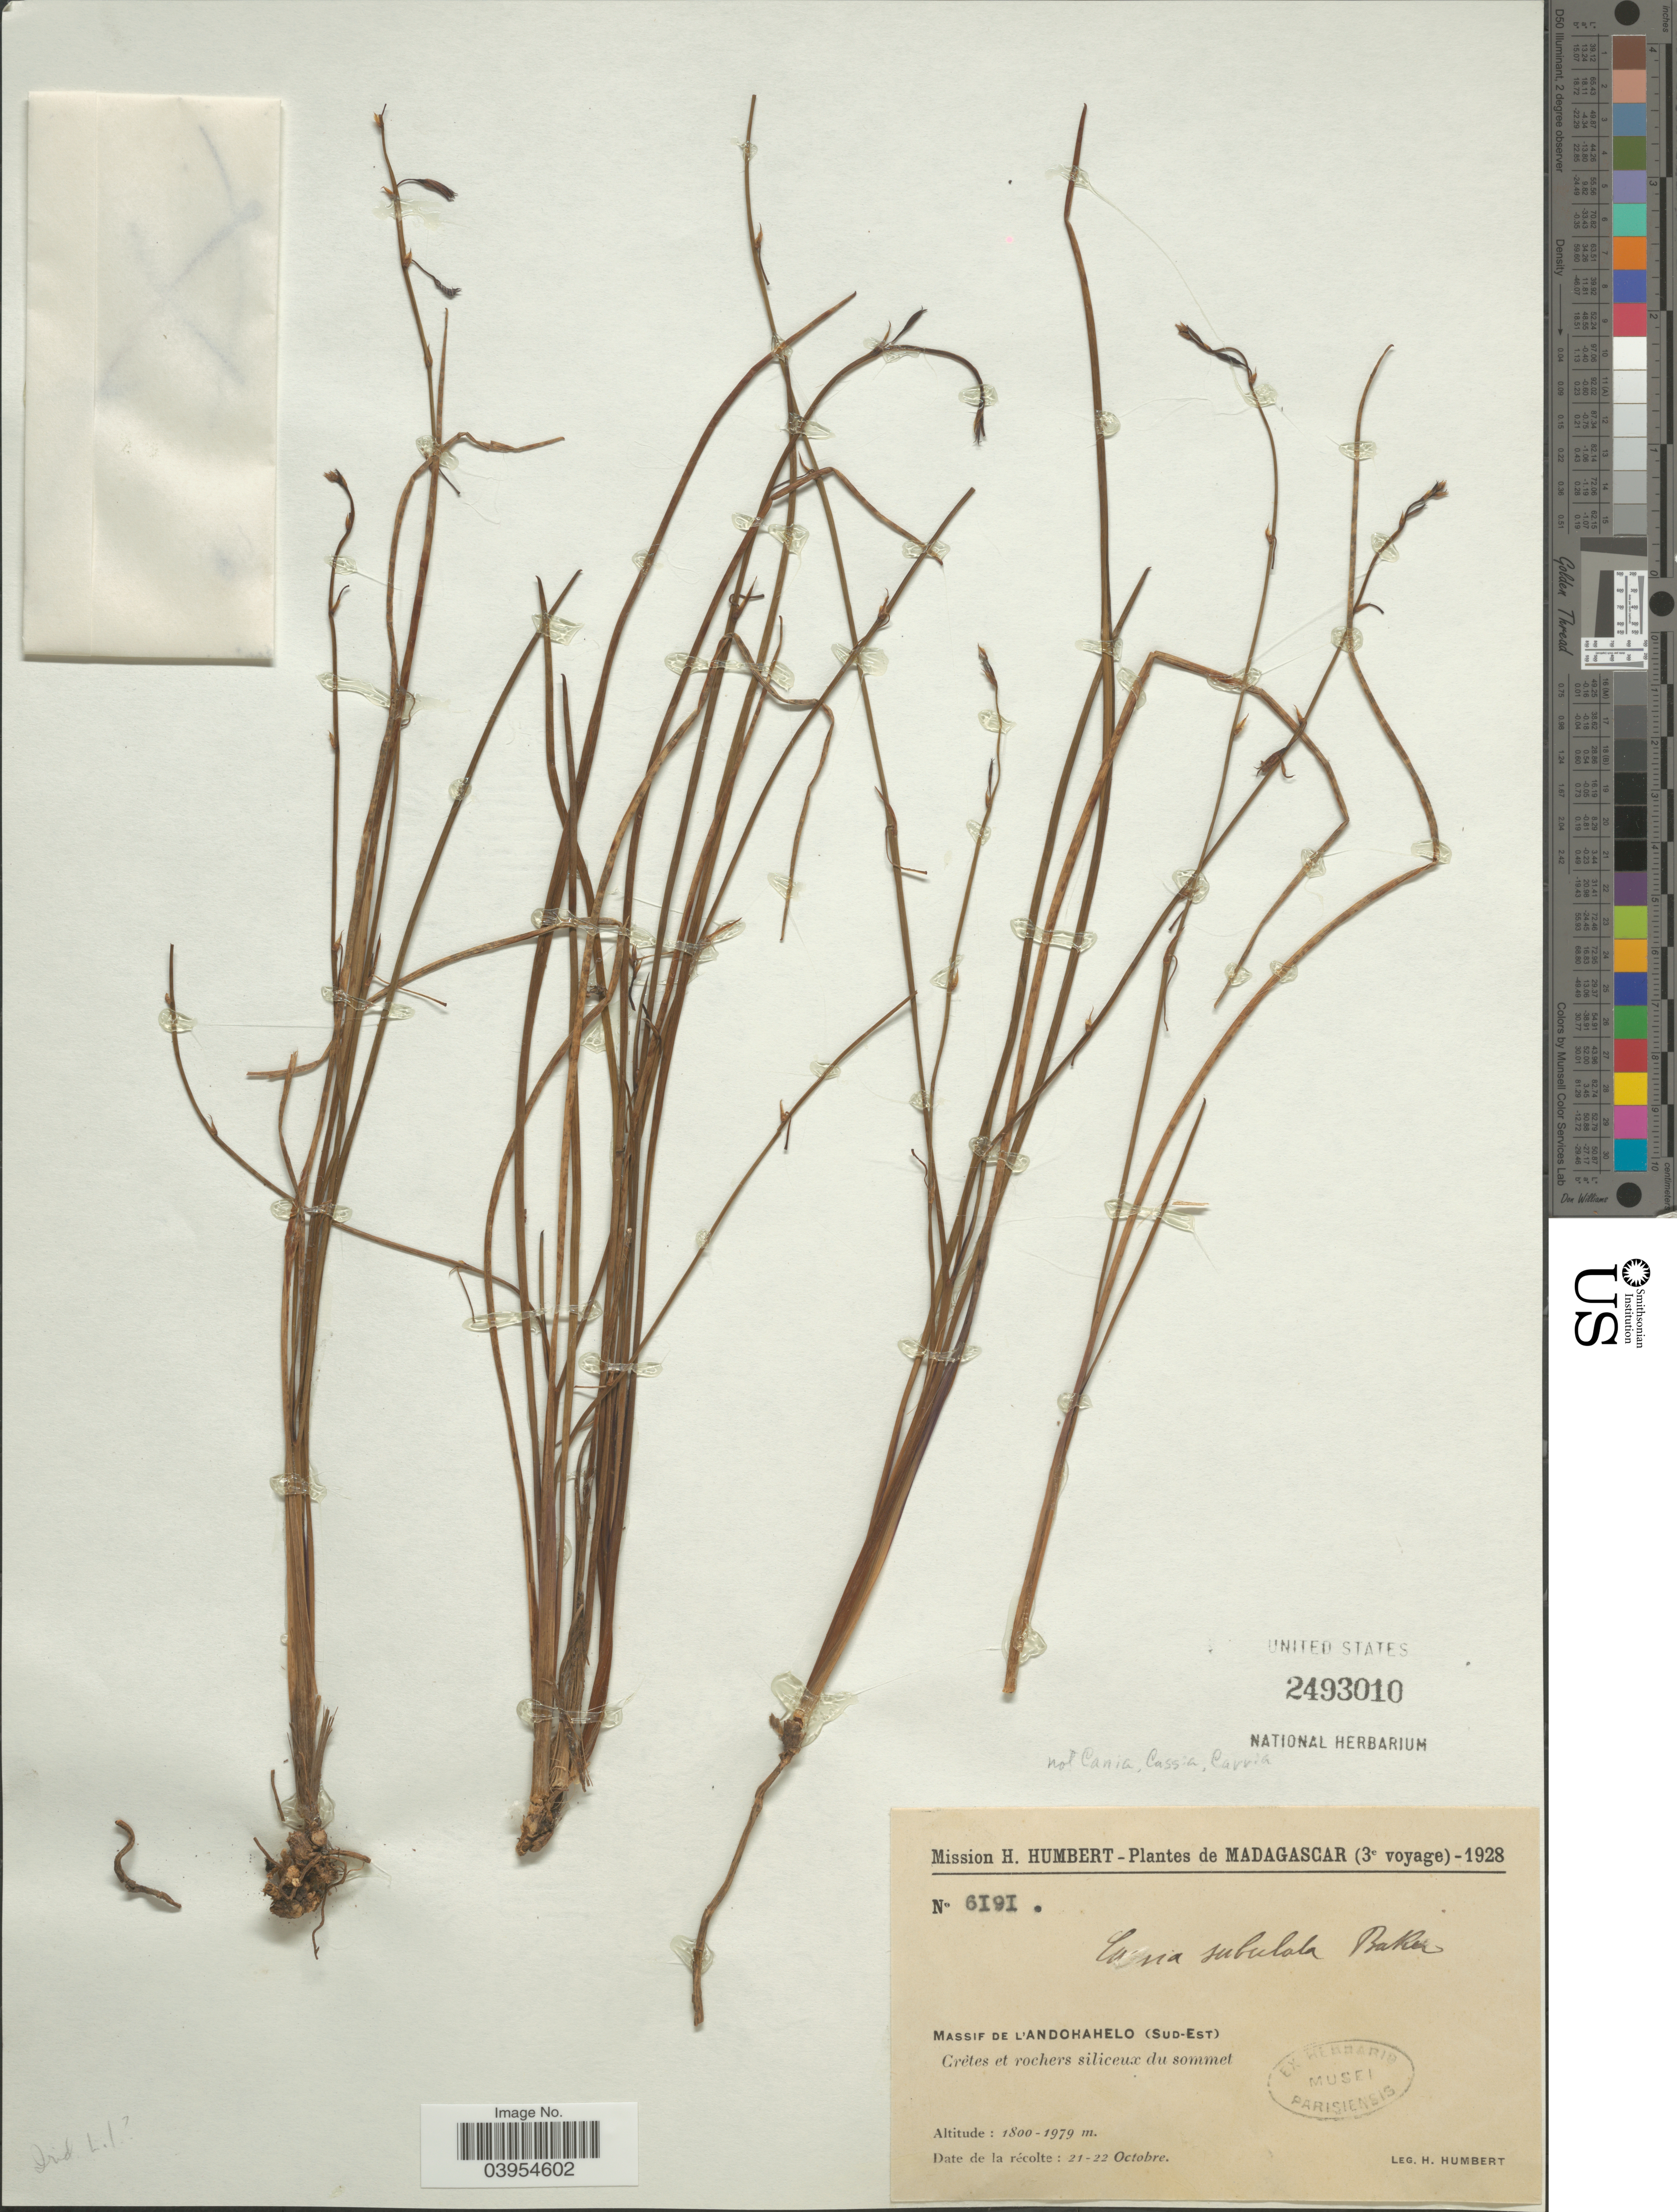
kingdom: Plantae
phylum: Tracheophyta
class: Liliopsida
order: Asparagales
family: Asphodelaceae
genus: Caesia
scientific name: Caesia subulata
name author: Baker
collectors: H. Humbert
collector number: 6191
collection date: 1928-10-21/1928-10-22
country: Madagascar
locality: Massif de L'Andohahelo (Sud-Est). Crètes et rochers siliceux du sommet.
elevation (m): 1800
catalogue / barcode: US 2493010